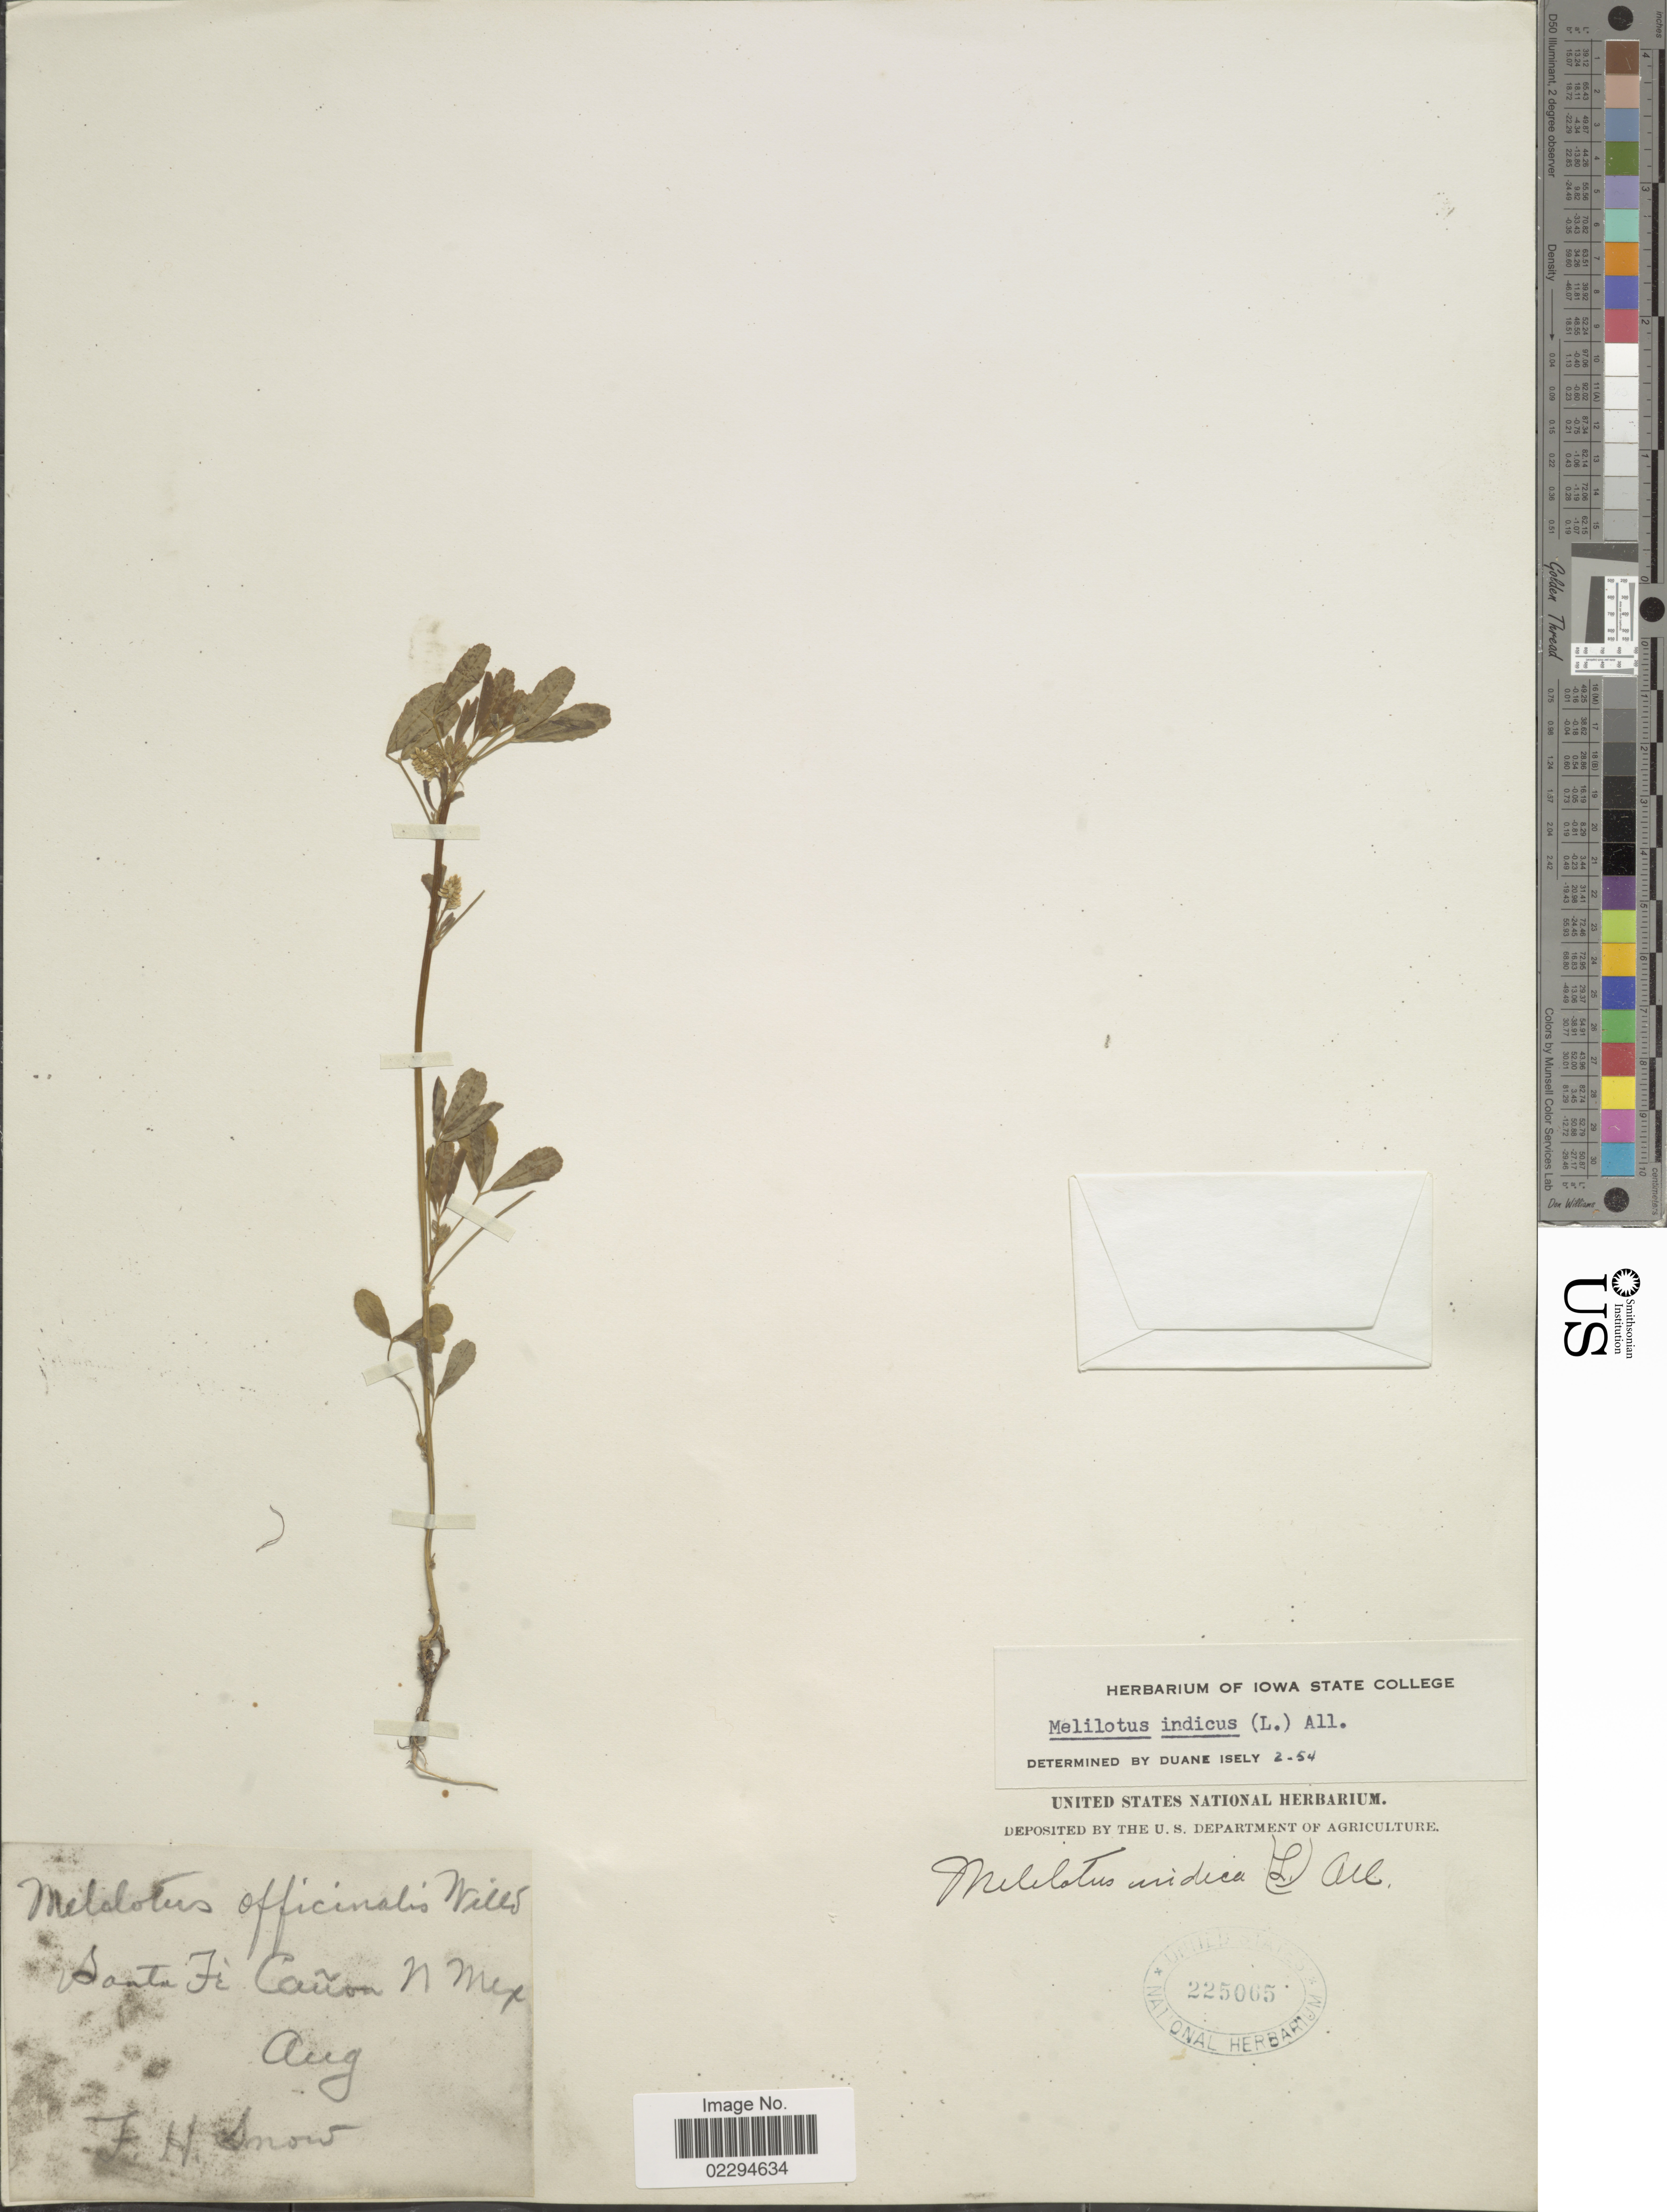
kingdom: Plantae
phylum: Tracheophyta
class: Magnoliopsida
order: Fabales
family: Fabaceae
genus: Melilotus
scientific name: Melilotus indicus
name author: (L.) All.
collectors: F. H. Snow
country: United States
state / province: New Mexico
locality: Santa Fe Cañon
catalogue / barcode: US 225065